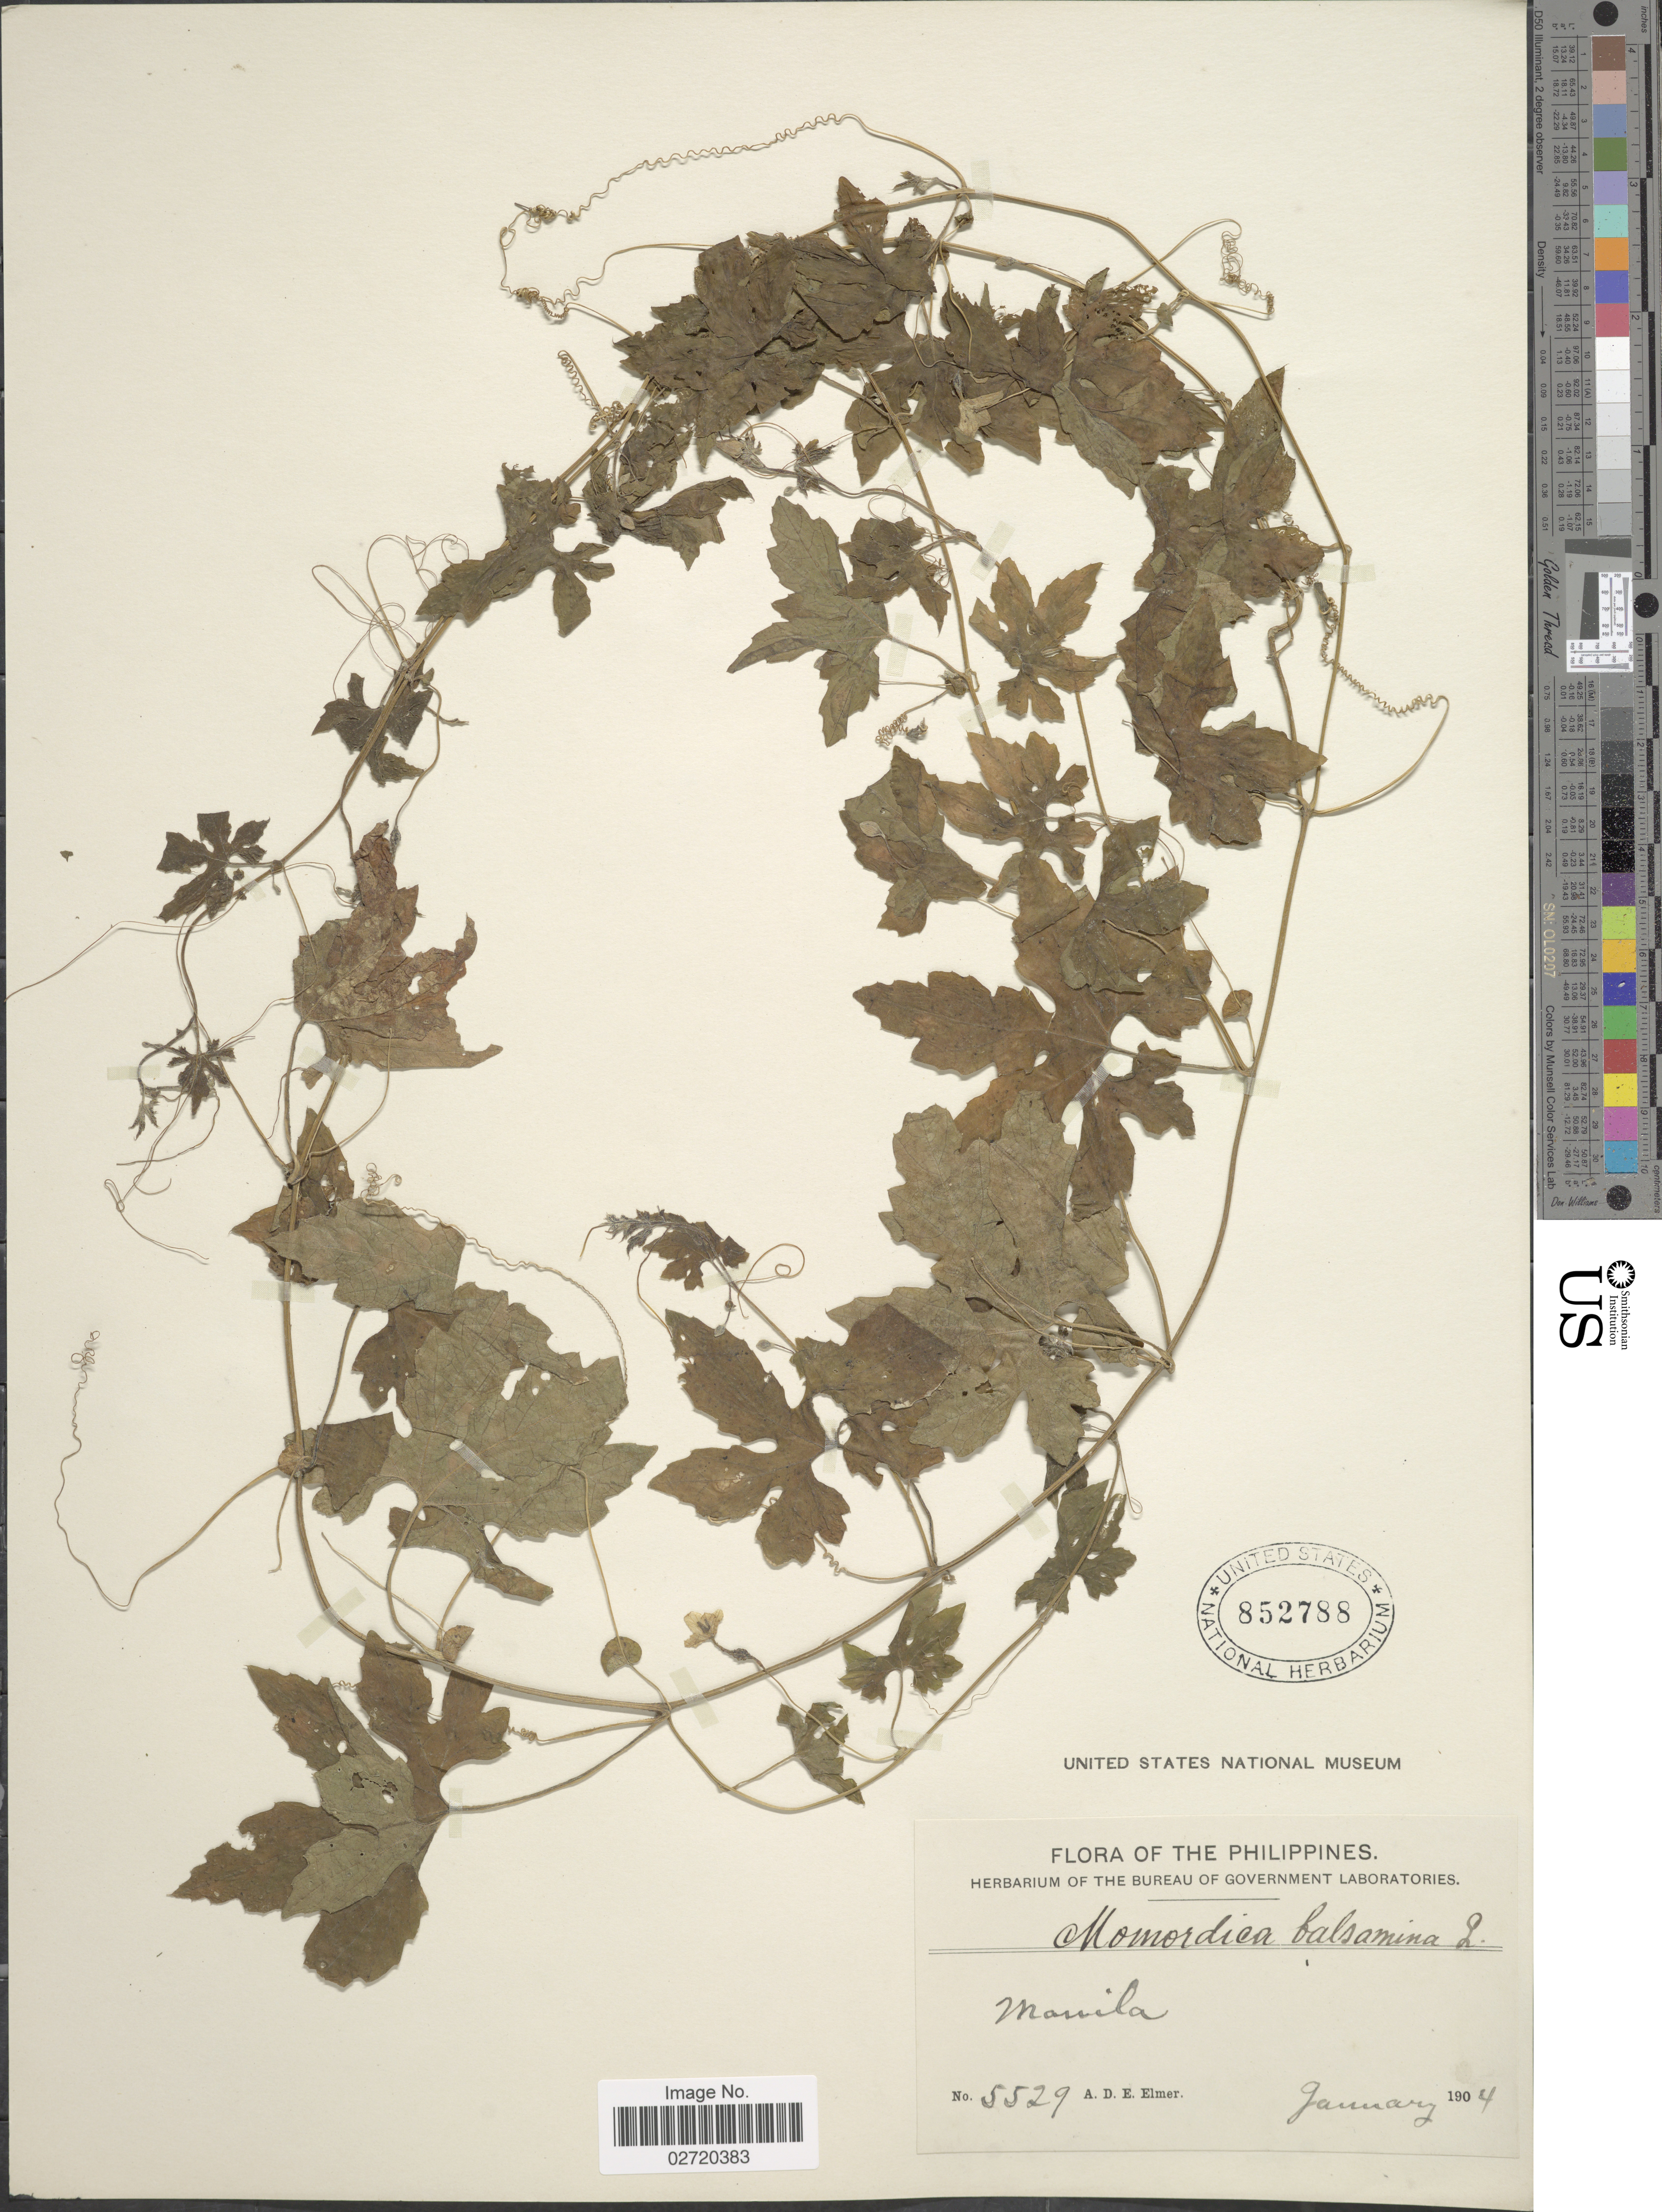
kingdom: Plantae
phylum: Tracheophyta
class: Magnoliopsida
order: Cucurbitales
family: Cucurbitaceae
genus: Momordica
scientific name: Momordica charantia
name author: L.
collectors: A. D. E. Elmer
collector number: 5529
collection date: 1904-01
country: Philippines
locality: Manila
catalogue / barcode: US 852788